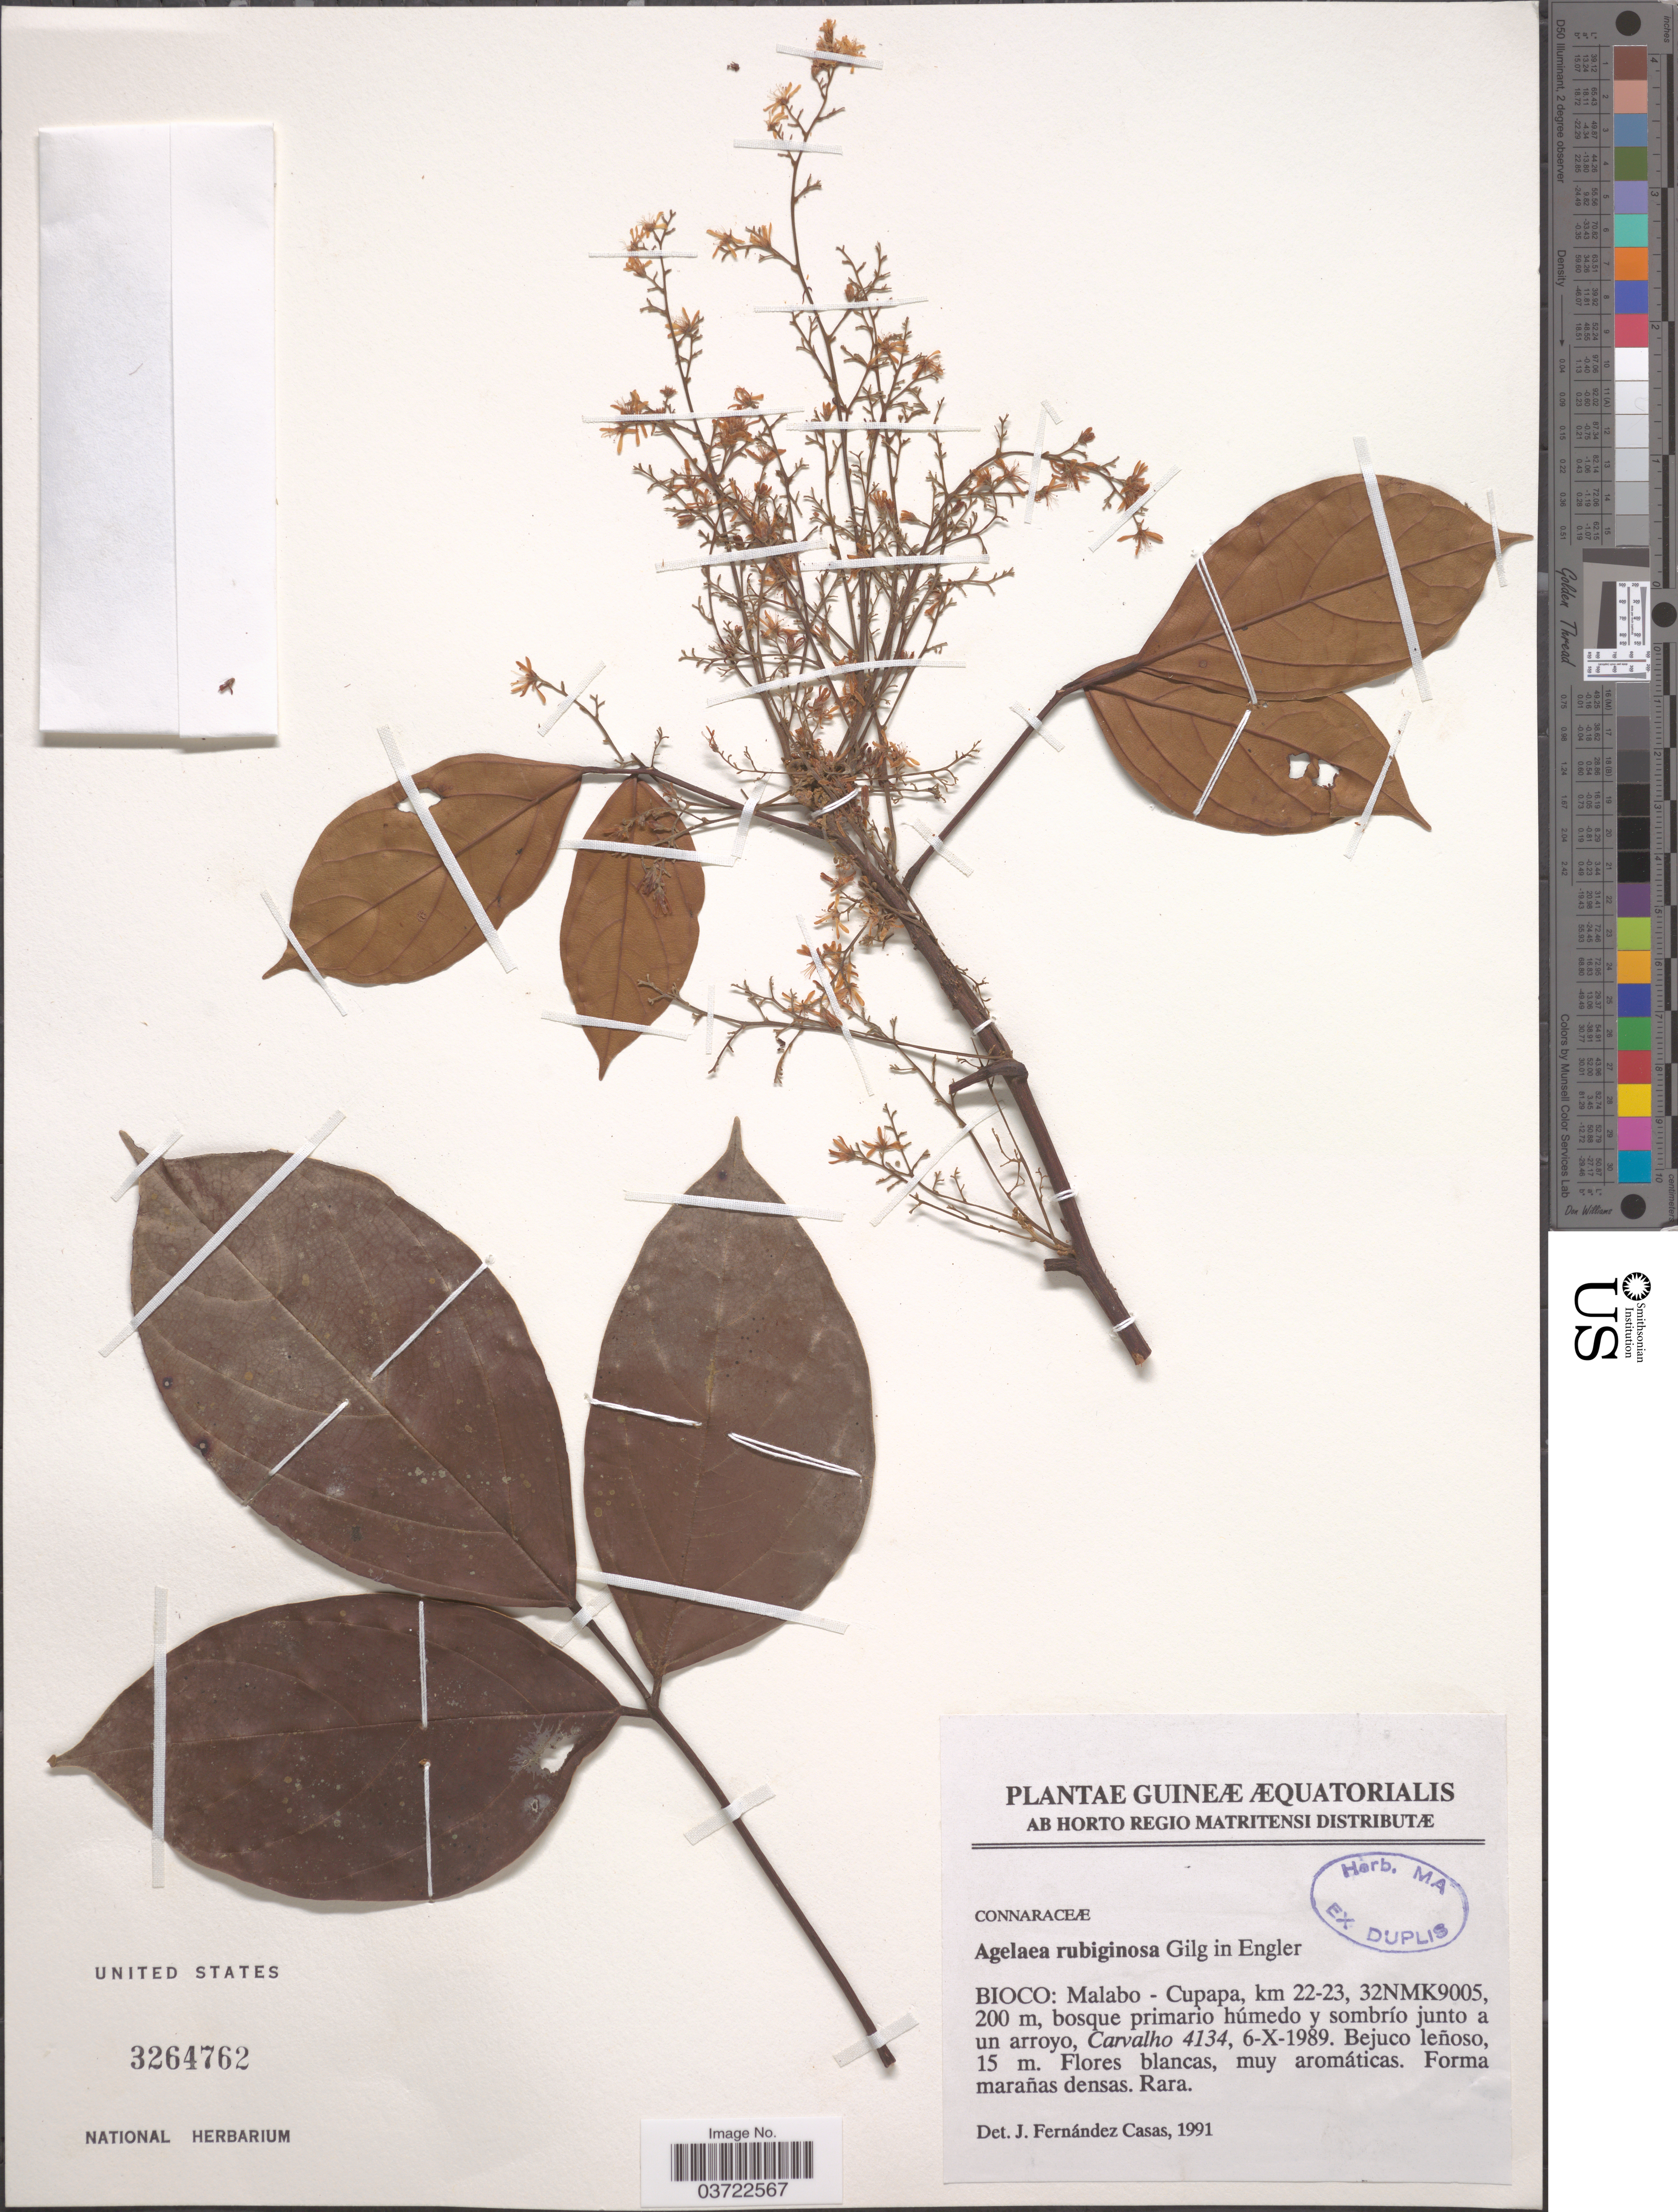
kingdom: Plantae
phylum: Tracheophyta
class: Magnoliopsida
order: Oxalidales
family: Connaraceae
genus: Agelaea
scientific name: Agelaea rubiginosa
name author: Gilg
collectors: Carvalho, --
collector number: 4134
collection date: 1989-10-06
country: Equatorial Guinea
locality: Guineæ Aequatorialis. Bioco: Malabo - Cupapa, km 22-23, 32NMK9005.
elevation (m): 200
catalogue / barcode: US 3264762